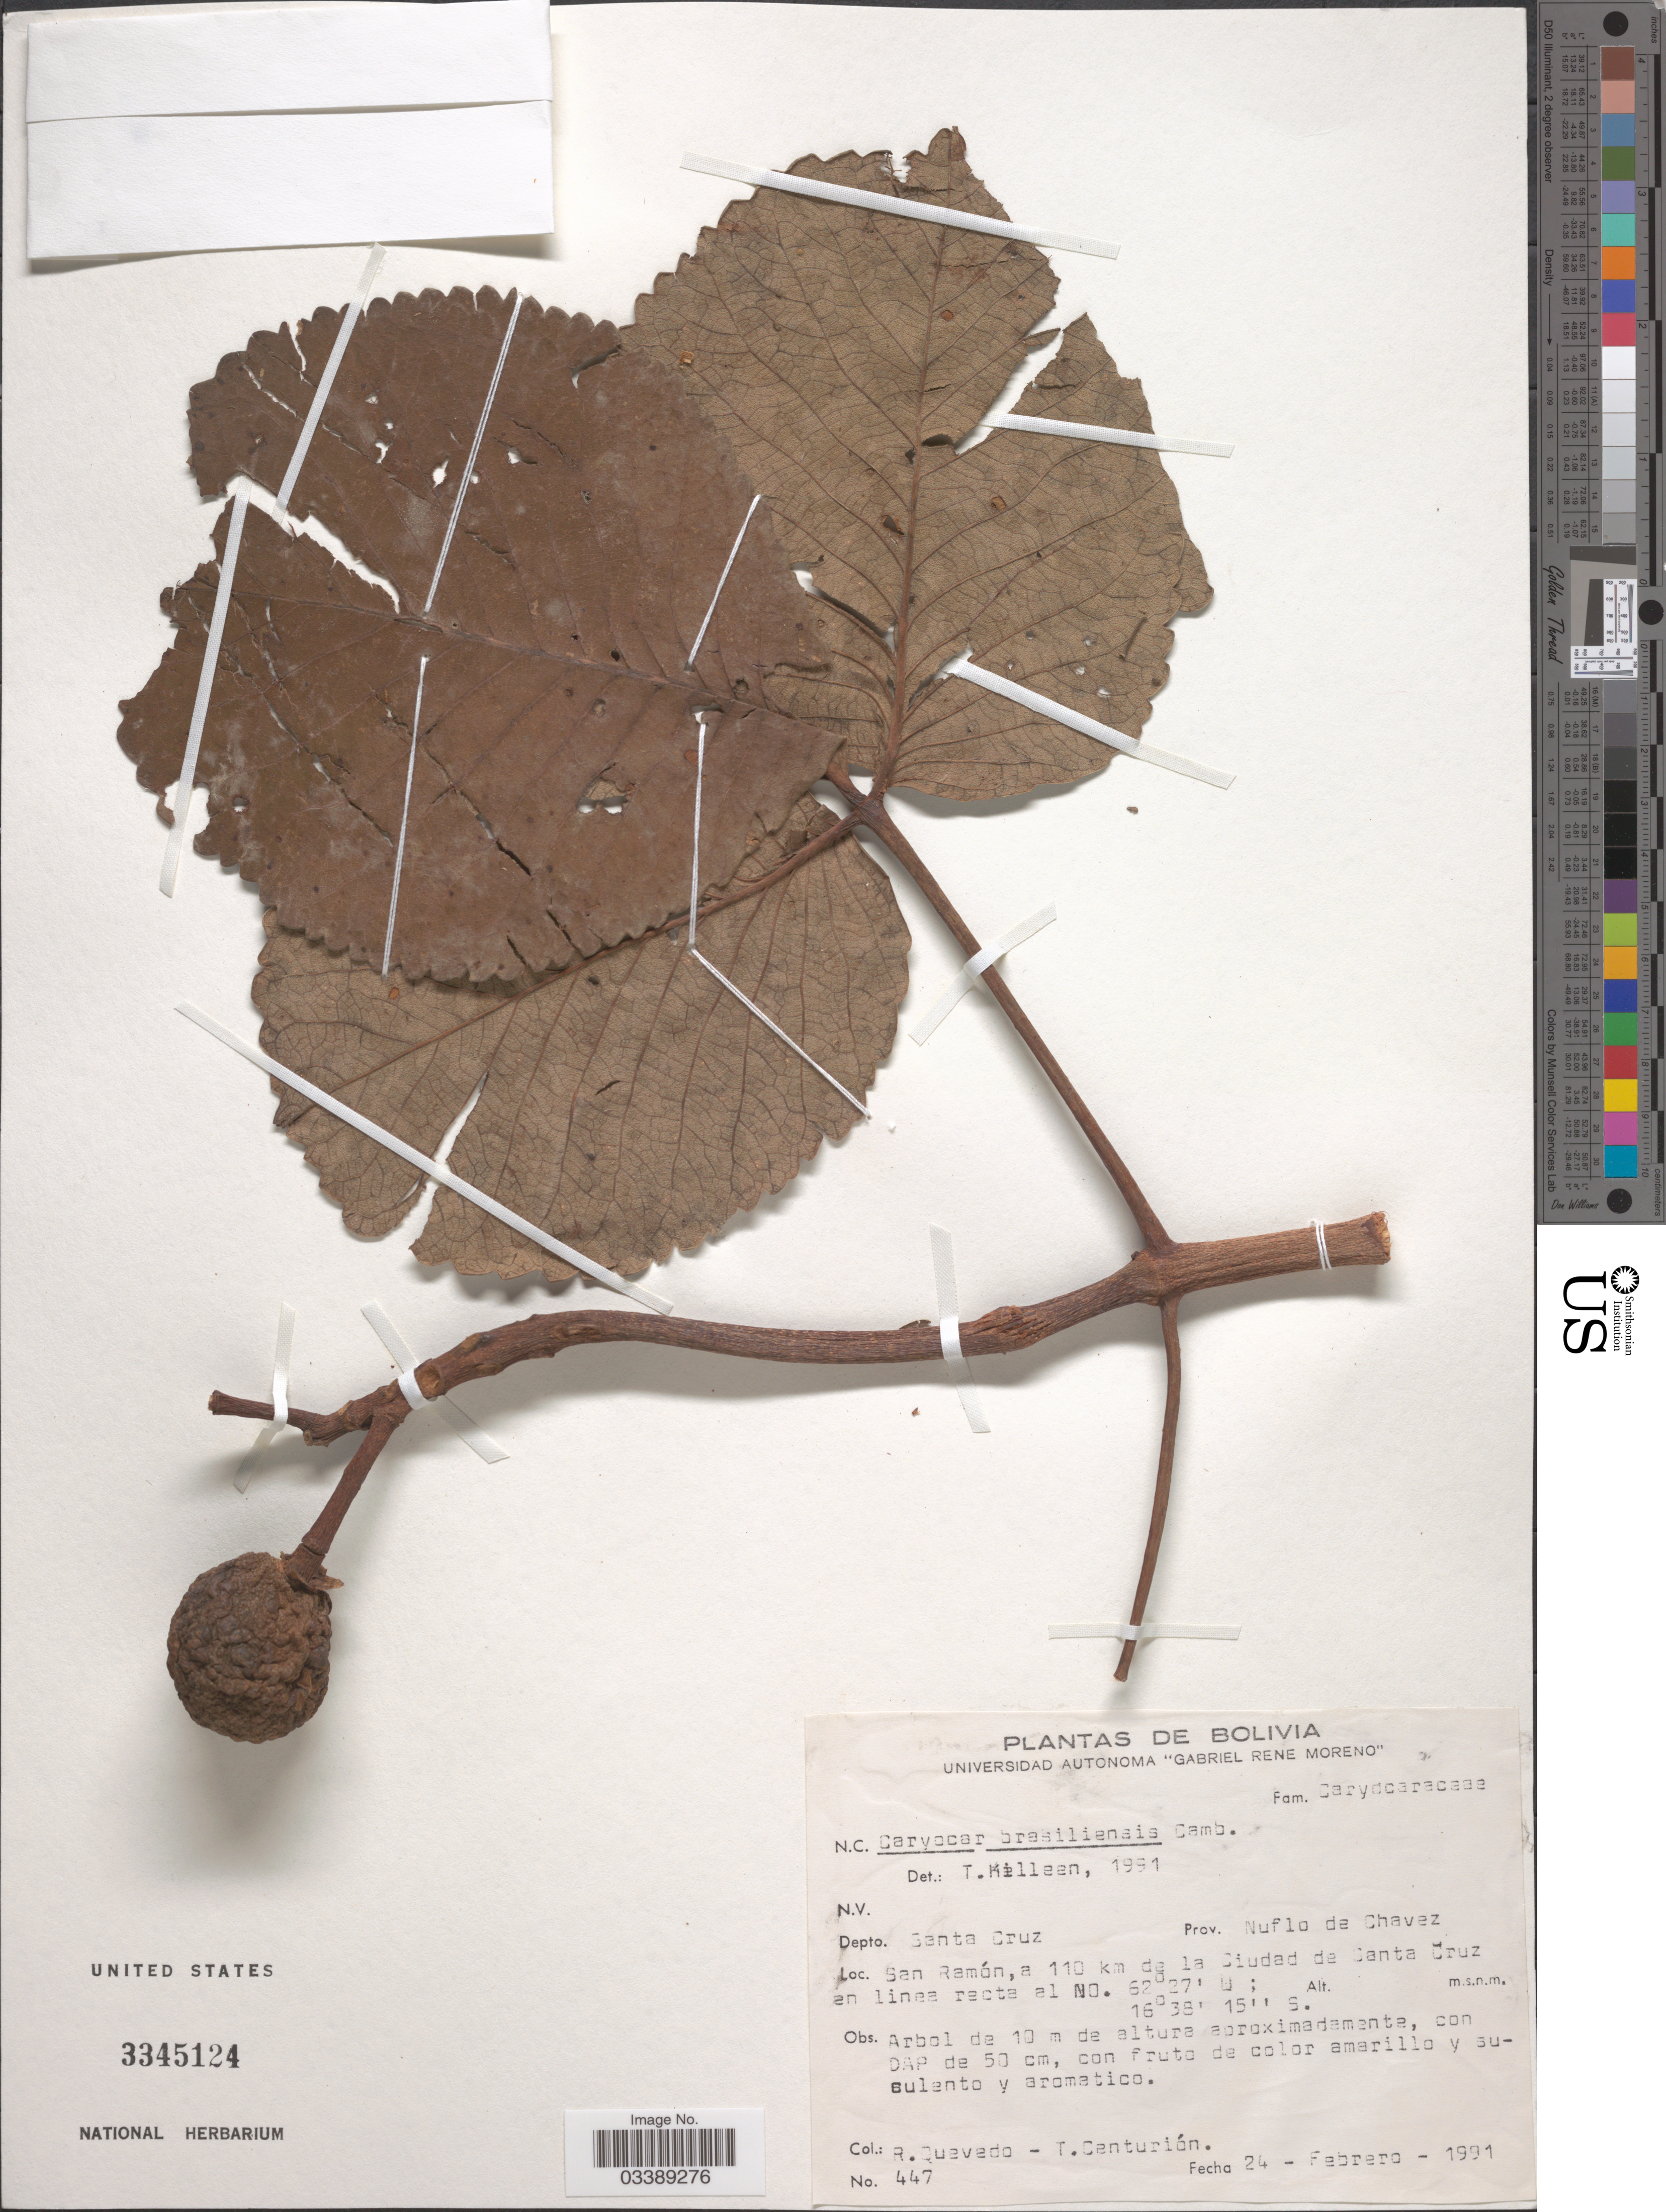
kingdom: Plantae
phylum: Tracheophyta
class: Magnoliopsida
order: Malpighiales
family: Caryocaraceae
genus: Caryocar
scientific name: Caryocar brasiliense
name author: Cambess.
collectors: R. Quevedo & T. Centurión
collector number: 447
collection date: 1991-02-24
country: Bolivia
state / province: Santa Cruz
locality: Depto. Santa Cruz. Prov. Nuflo de Chavez. San Ramón, a 110 km de la Ciudad de Santa Cruz en linea recta al NO.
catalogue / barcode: US 3345124